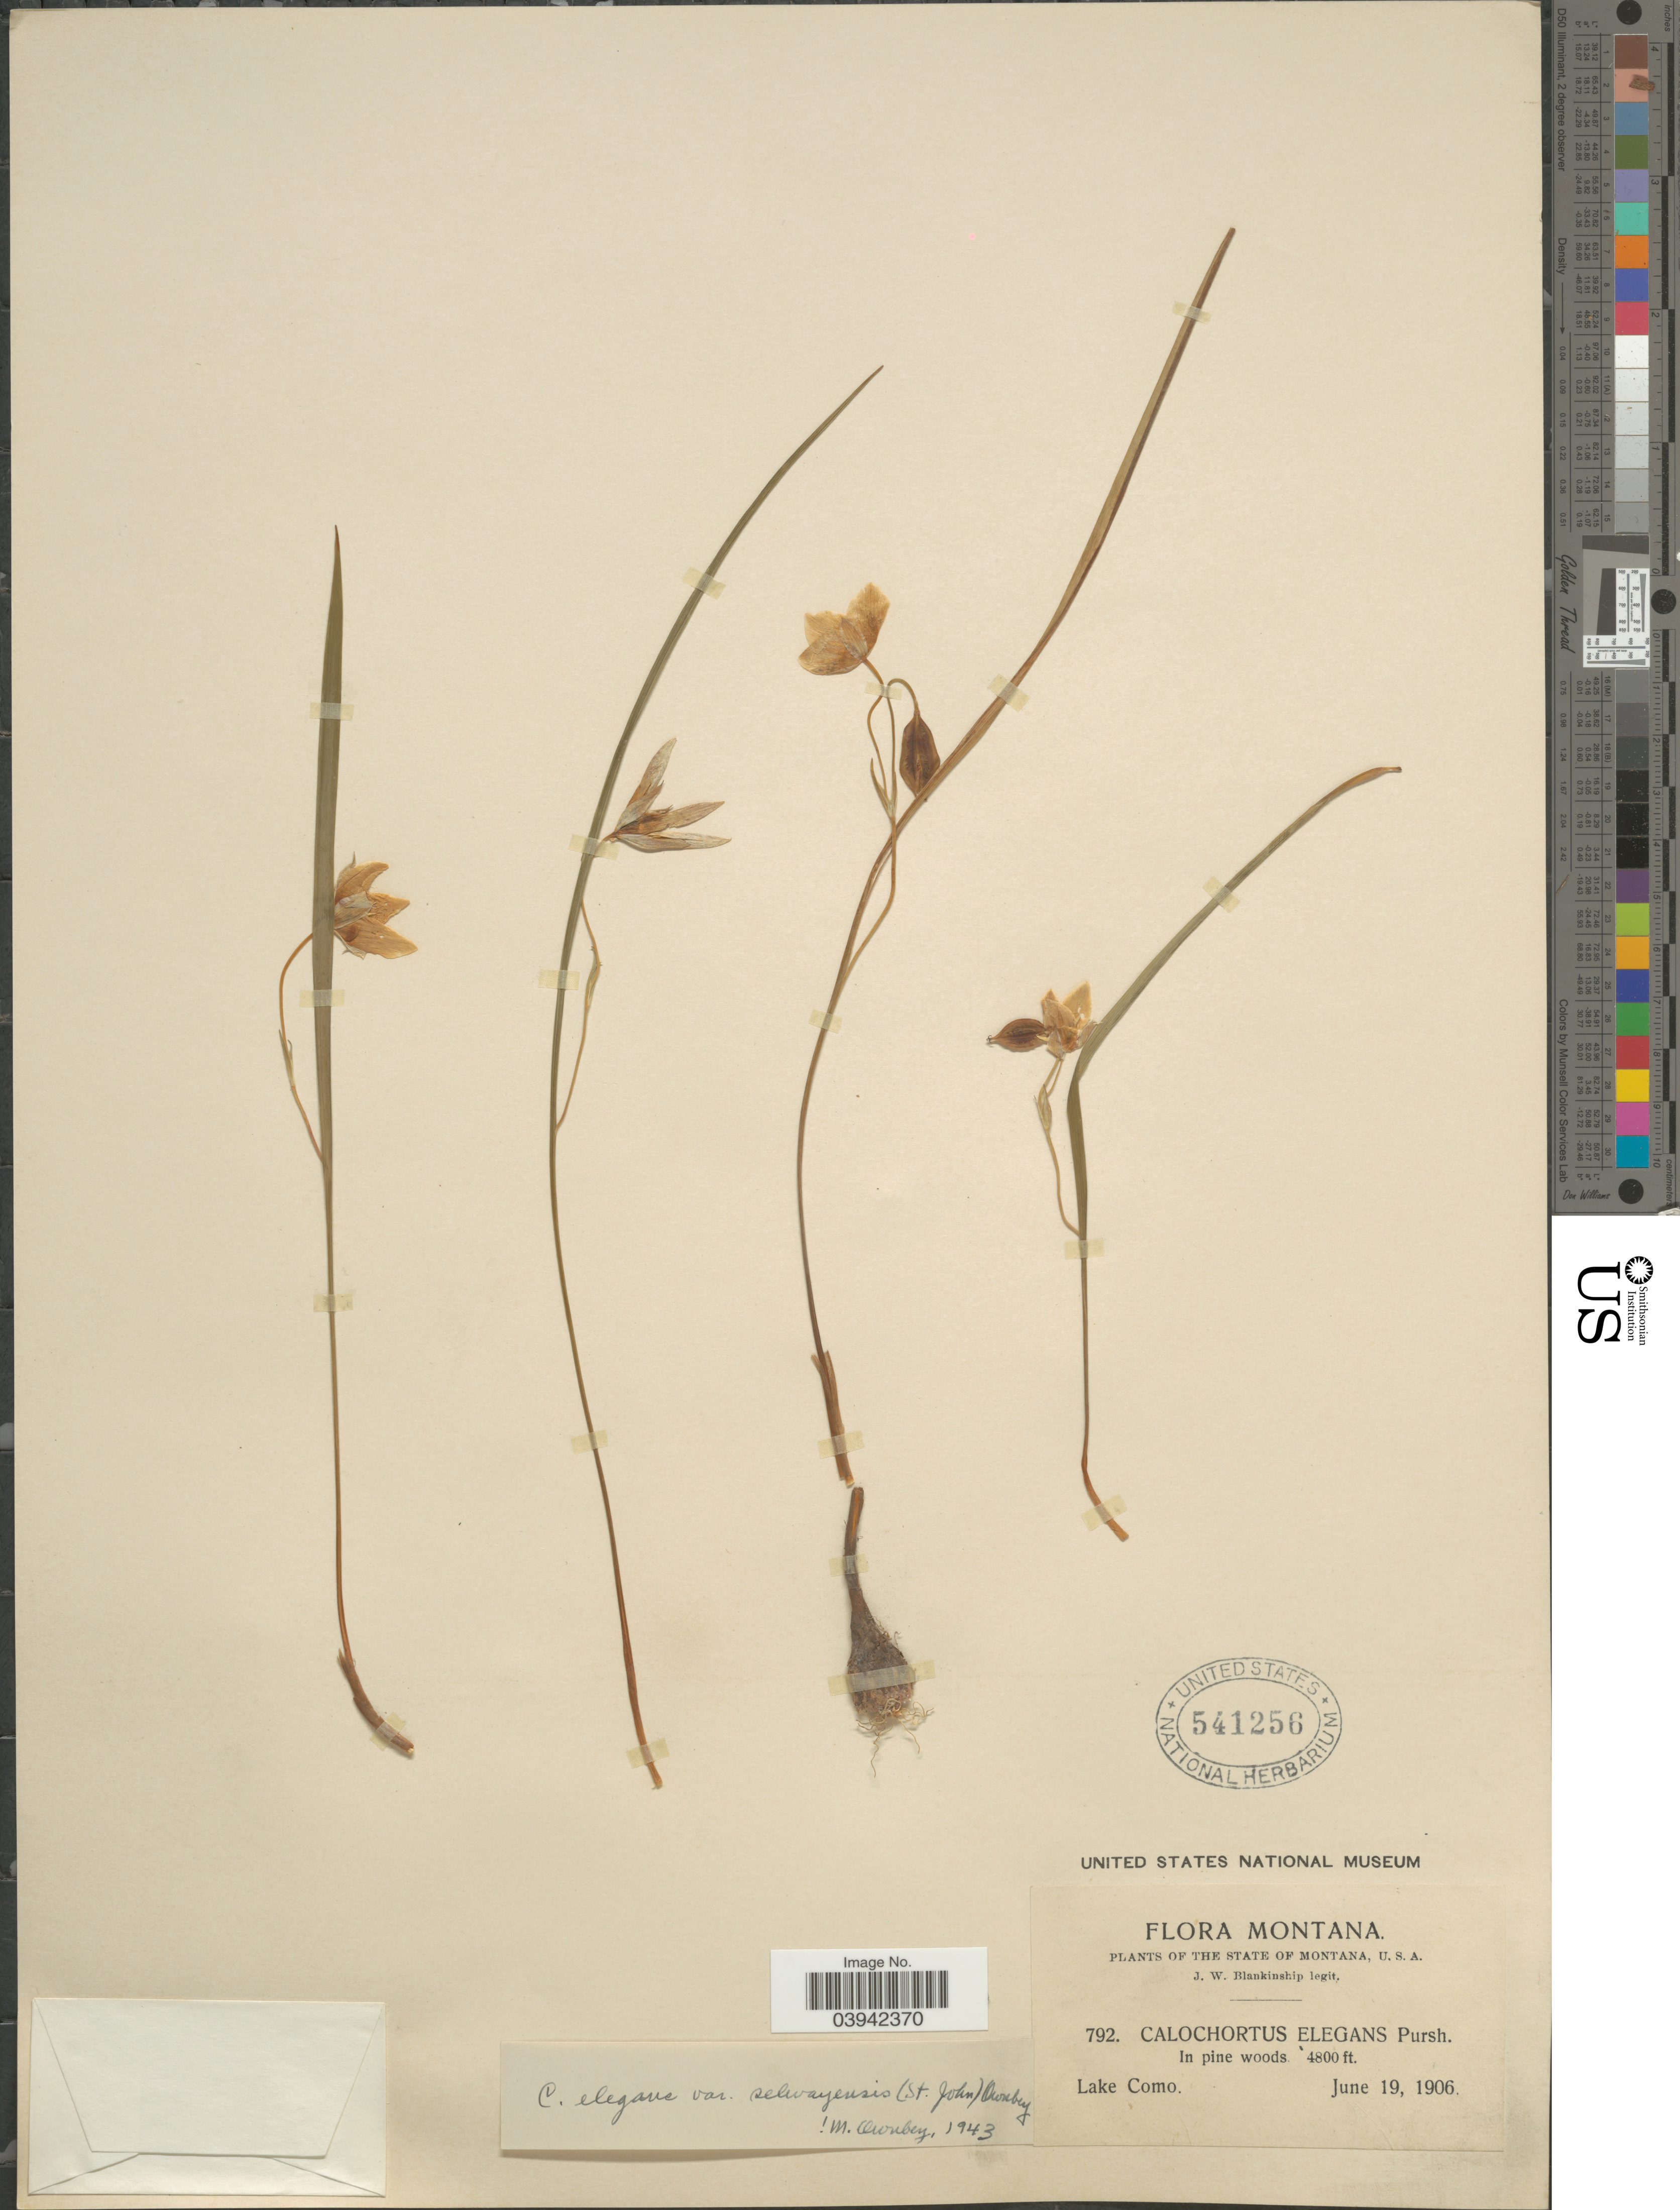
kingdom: Plantae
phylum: Tracheophyta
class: Liliopsida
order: Liliales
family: Liliaceae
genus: Calochortus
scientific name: Calochortus elegans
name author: Pursh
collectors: J. W. Blankinship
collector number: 792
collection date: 1906-06-19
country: United States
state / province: Montana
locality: In pine woods. Lake Como.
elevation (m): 1463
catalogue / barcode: US 541256